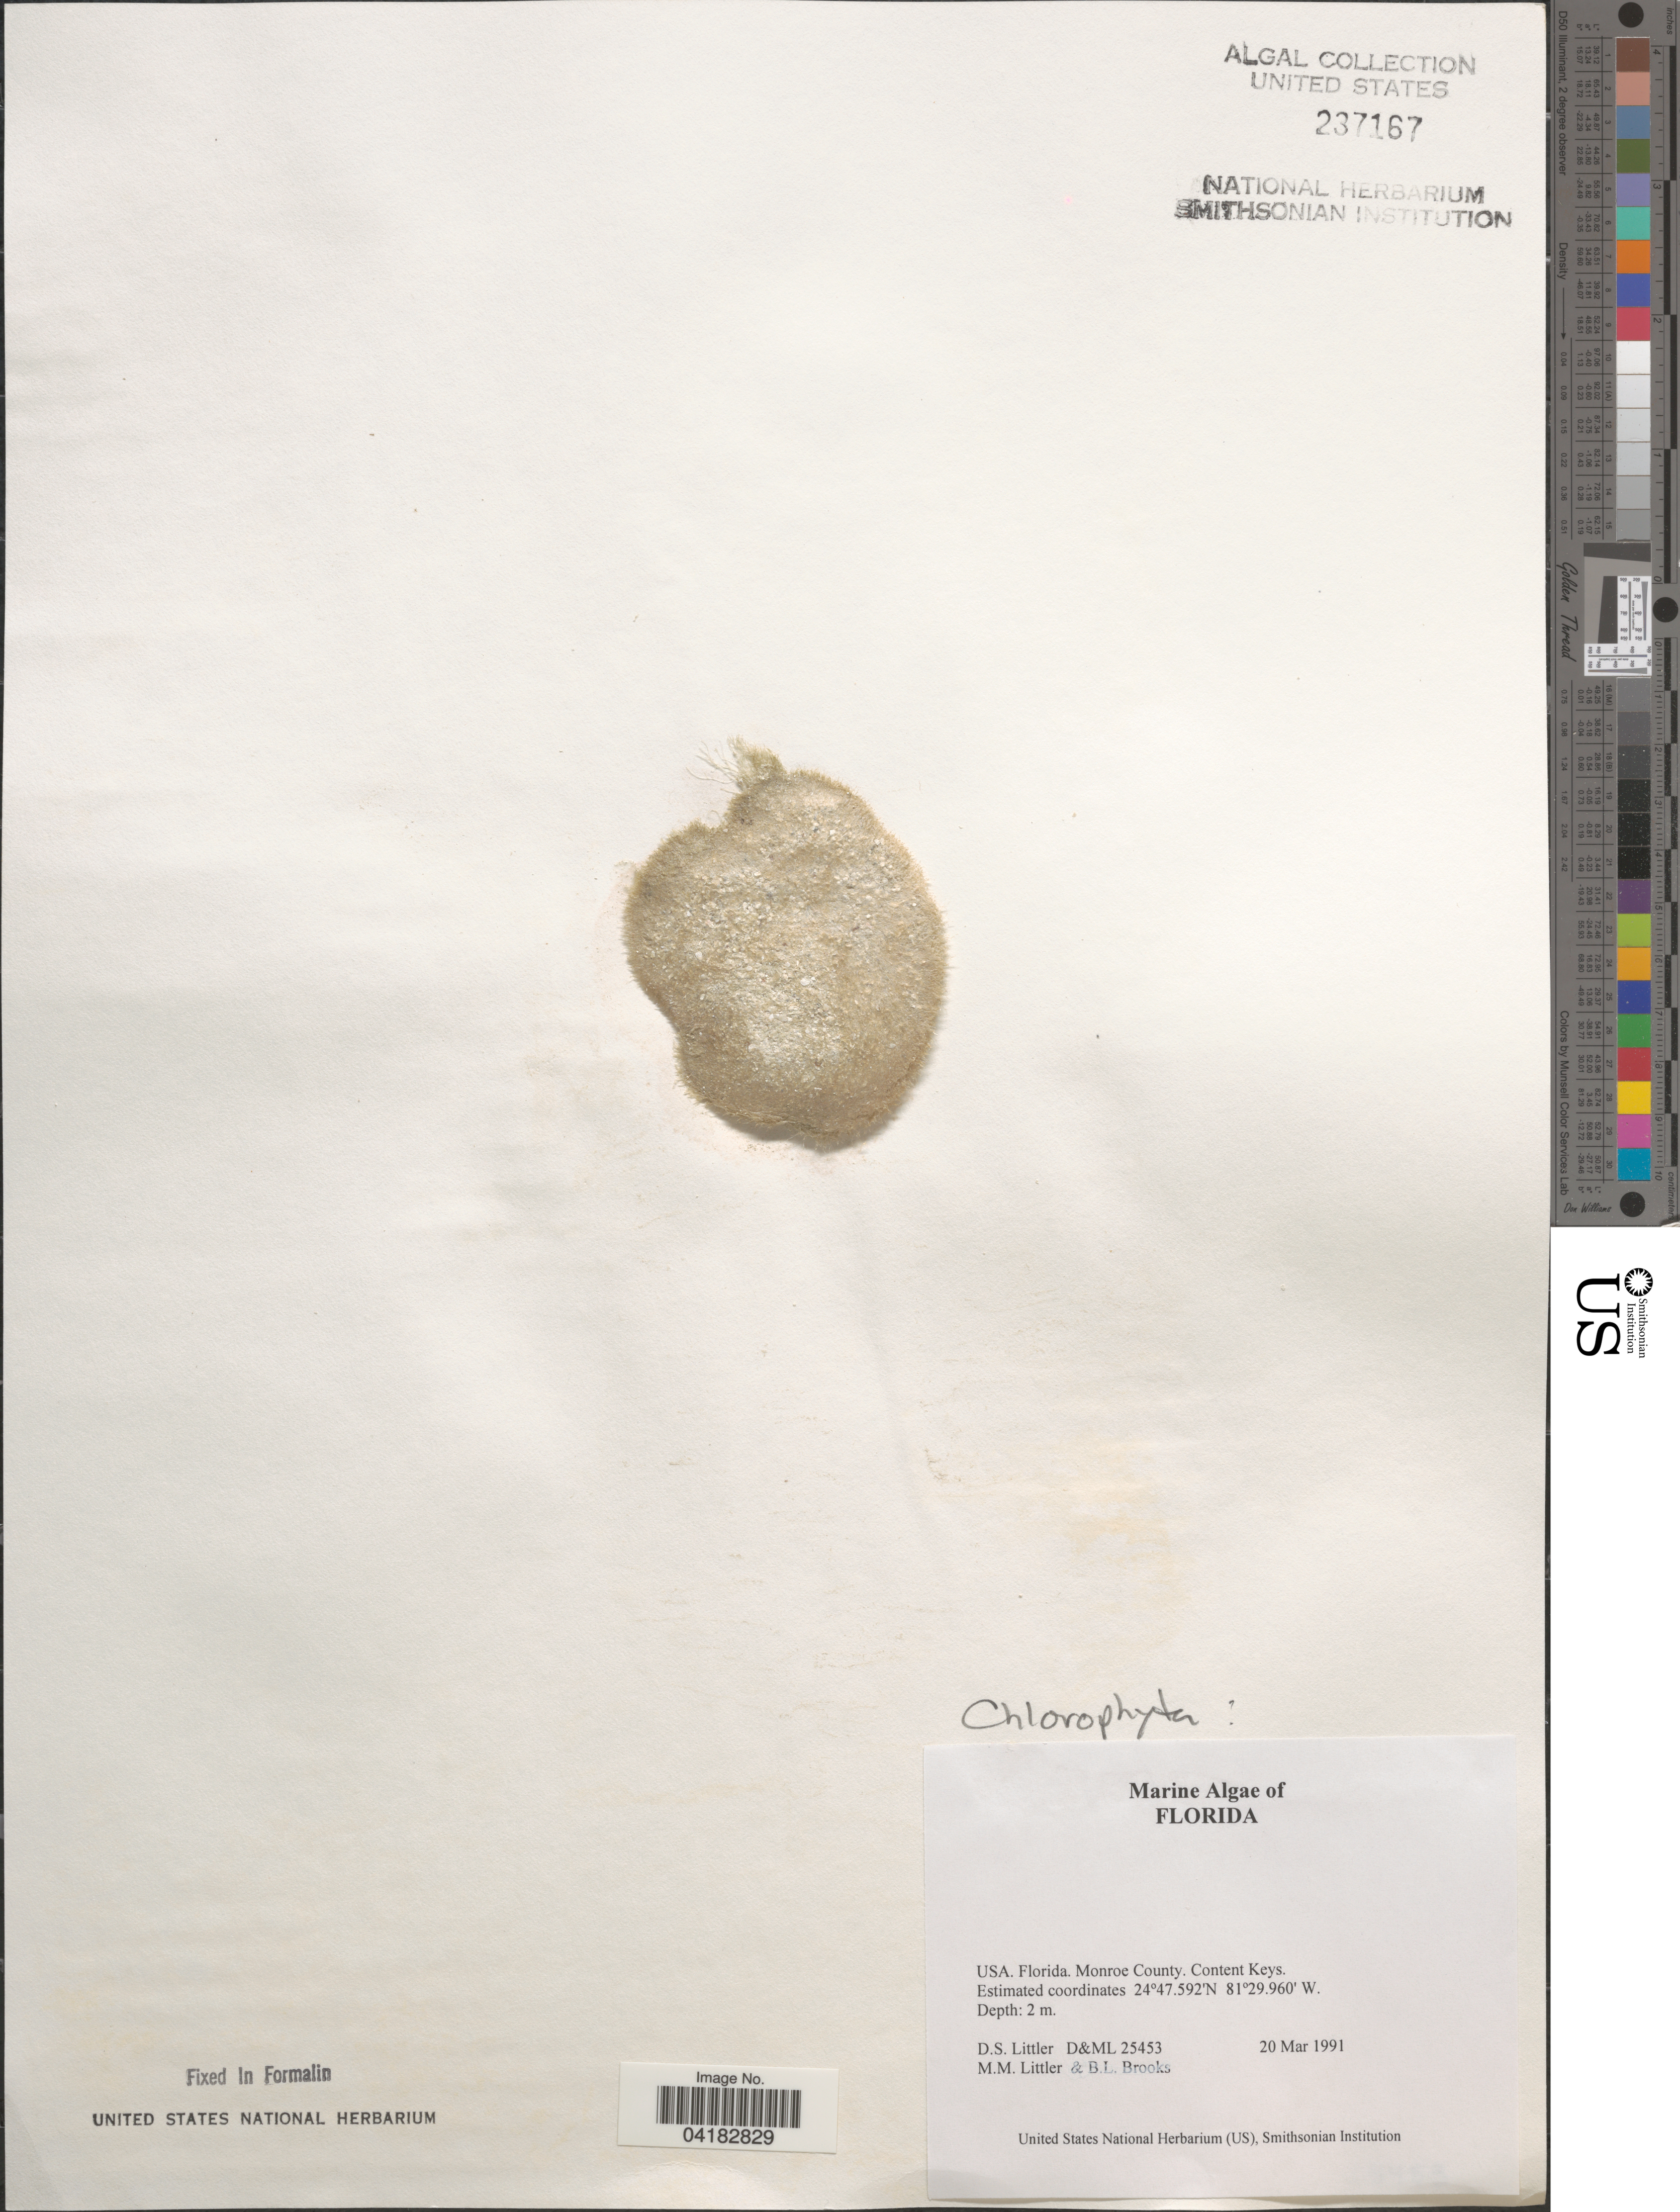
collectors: D. S. Littler & B. Brooks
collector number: D&ML25453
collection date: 1991-03-20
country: United States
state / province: Florida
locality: Monroe County. Content Keys.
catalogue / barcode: US 237167